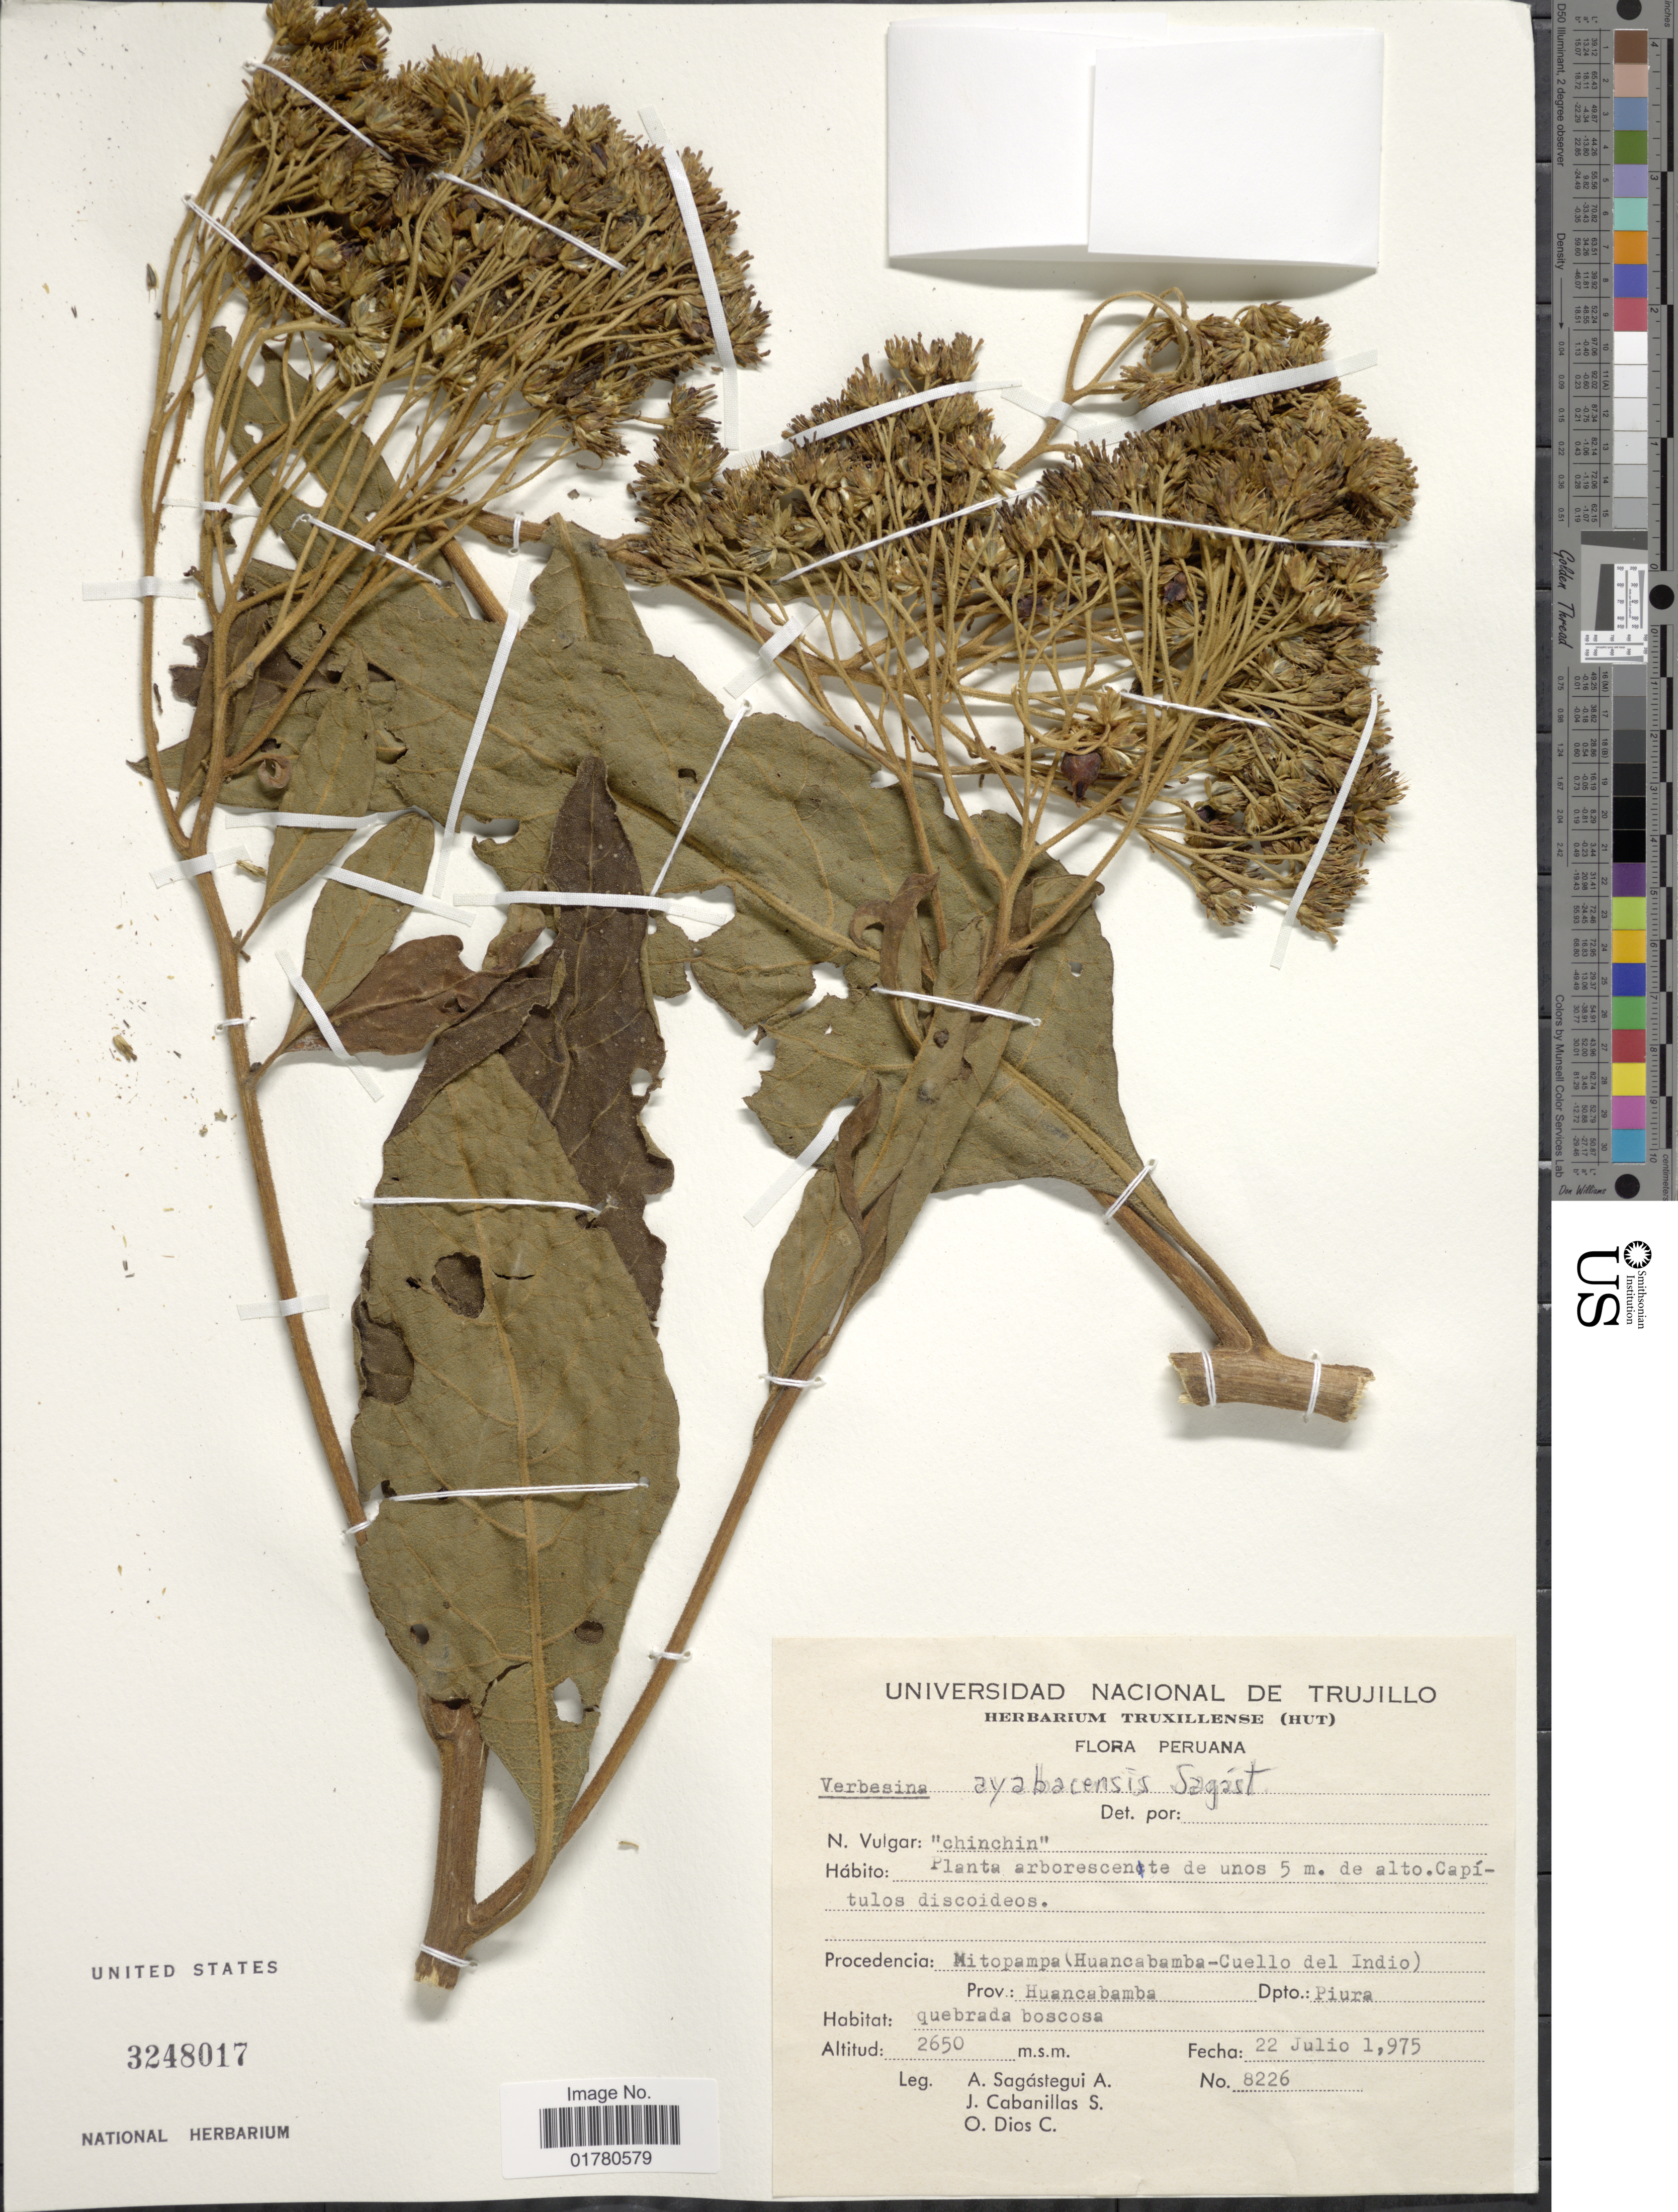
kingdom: Plantae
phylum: Tracheophyta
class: Magnoliopsida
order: Asterales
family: Asteraceae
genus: Verbesina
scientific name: Verbesina ayabacensis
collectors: A. Sagástegui A., J. Cabanillas S. & O. Dios C.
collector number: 8226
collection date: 1975-07-22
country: Peru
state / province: Piura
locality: Mitopampa (Huancabamba-Cuello del Indio) Prov. Huancabamba, Dpto Piura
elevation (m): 2650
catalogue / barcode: US 3248017